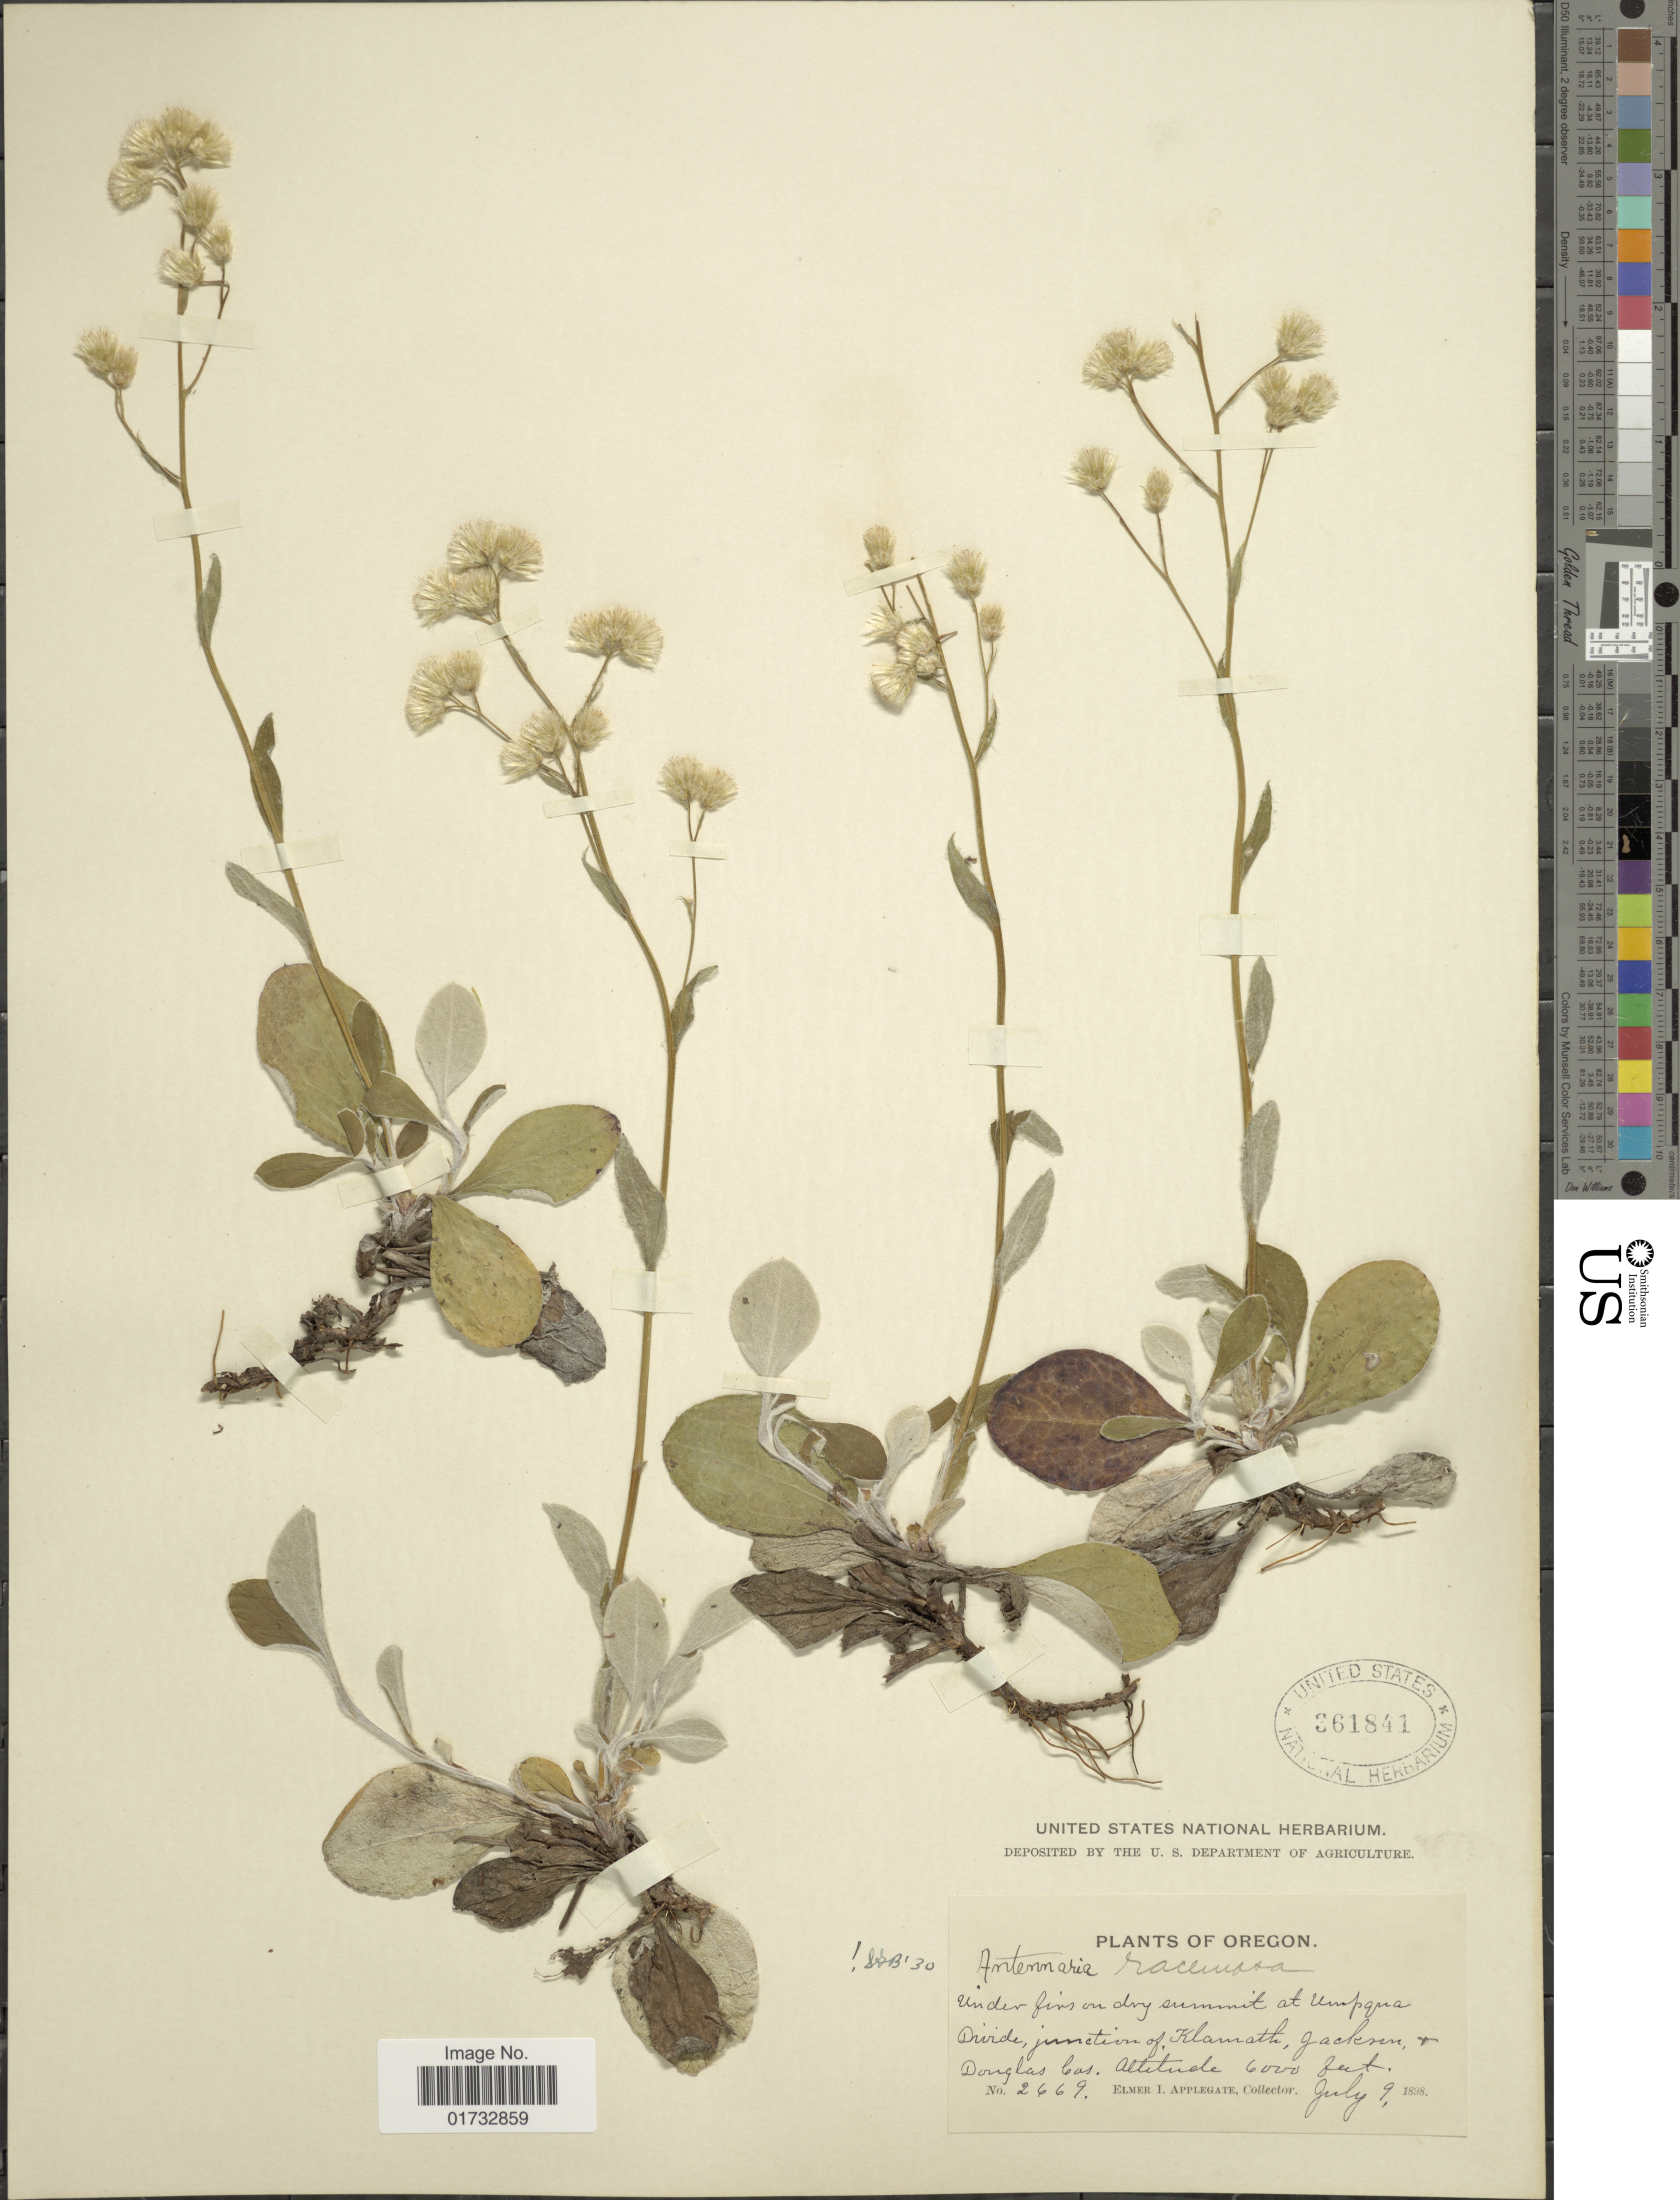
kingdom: Plantae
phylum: Tracheophyta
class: Magnoliopsida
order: Asterales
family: Asteraceae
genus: Antennaria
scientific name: Antennaria racemosa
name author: Hook.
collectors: E. I. Applegate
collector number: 2669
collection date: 1898-07-09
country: United States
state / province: Oregon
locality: summit at Umpqua Divide, junction of Klamath, Jackson + Douglas Cas.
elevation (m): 1829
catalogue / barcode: US 361841